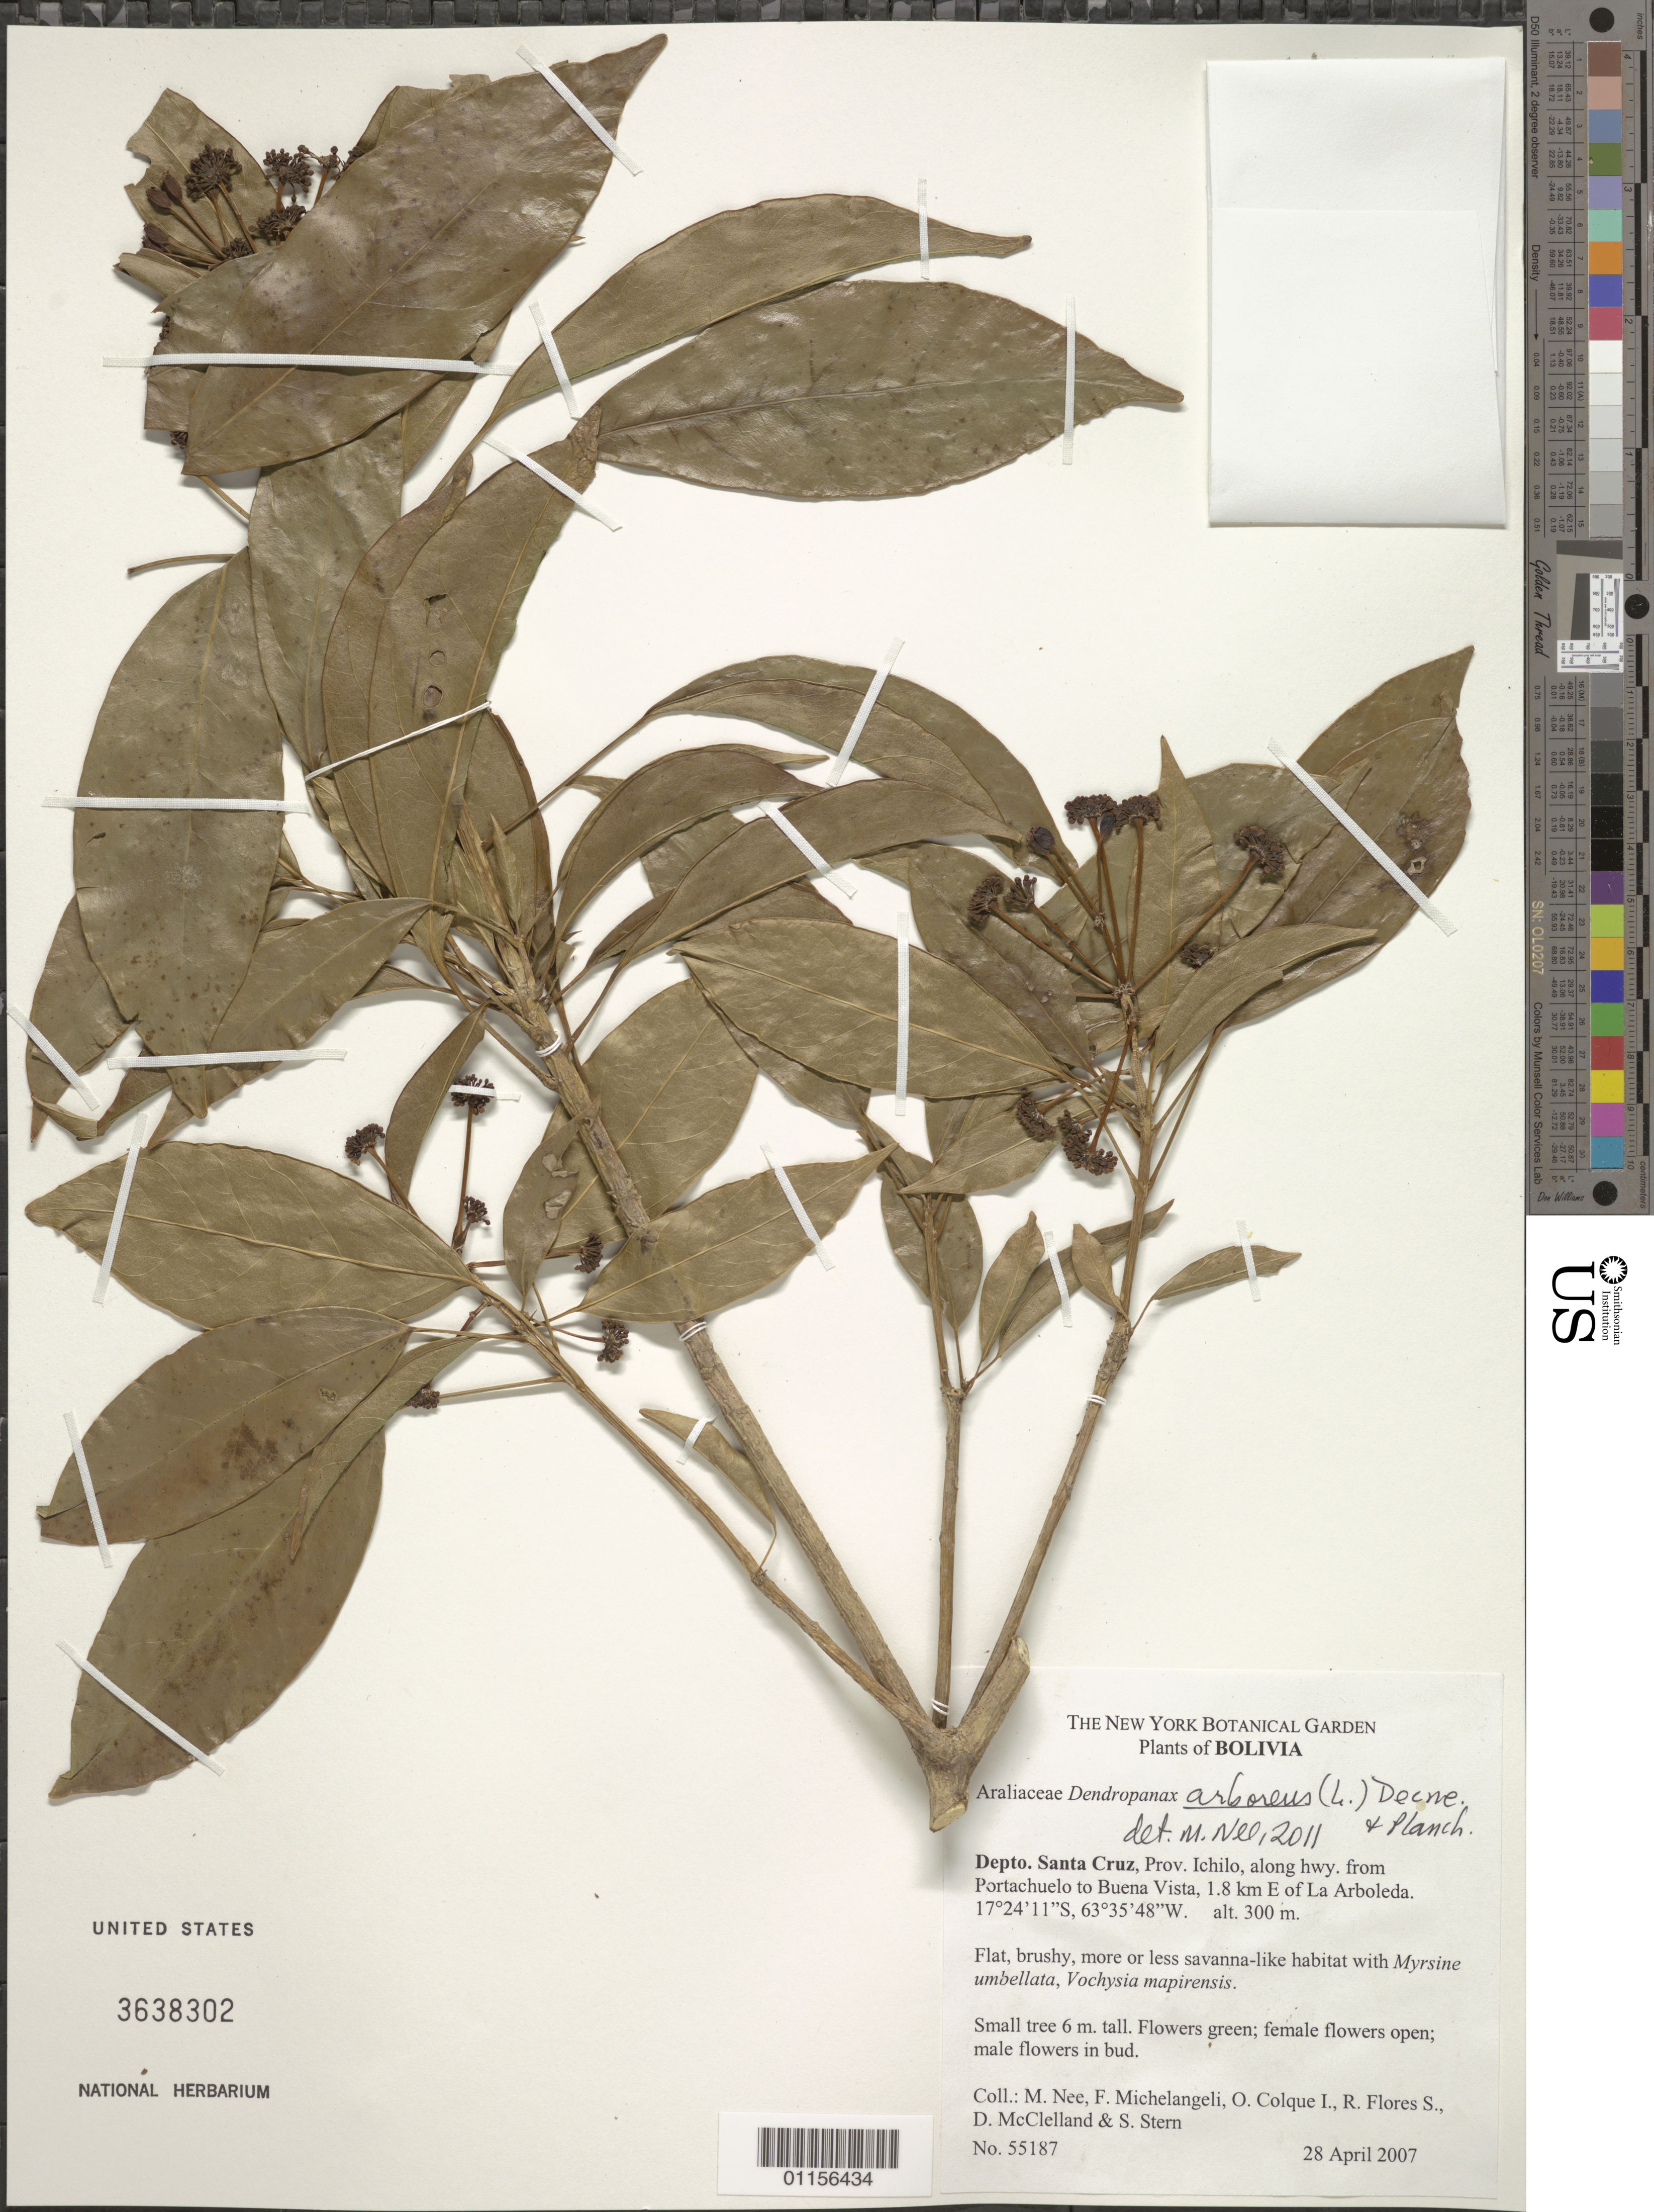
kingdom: Plantae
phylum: Tracheophyta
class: Magnoliopsida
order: Apiales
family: Araliaceae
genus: Dendropanax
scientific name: Dendropanax arboreus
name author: (L.) Decne. & Planch.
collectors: M. Nee, F. A. Michelangeli, O. Colque, R. Flores S., D. McClelland & S. R. Stern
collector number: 55187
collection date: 2007-04-28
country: Bolivia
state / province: Santa Cruz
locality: Ichilo, along Hwy from Portachuelo to Buena Vista, 1.8 km E of La Arboleda.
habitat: Small tree. Flat, brushy. more or less savanna-like habitat.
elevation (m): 300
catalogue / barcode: US 3638302